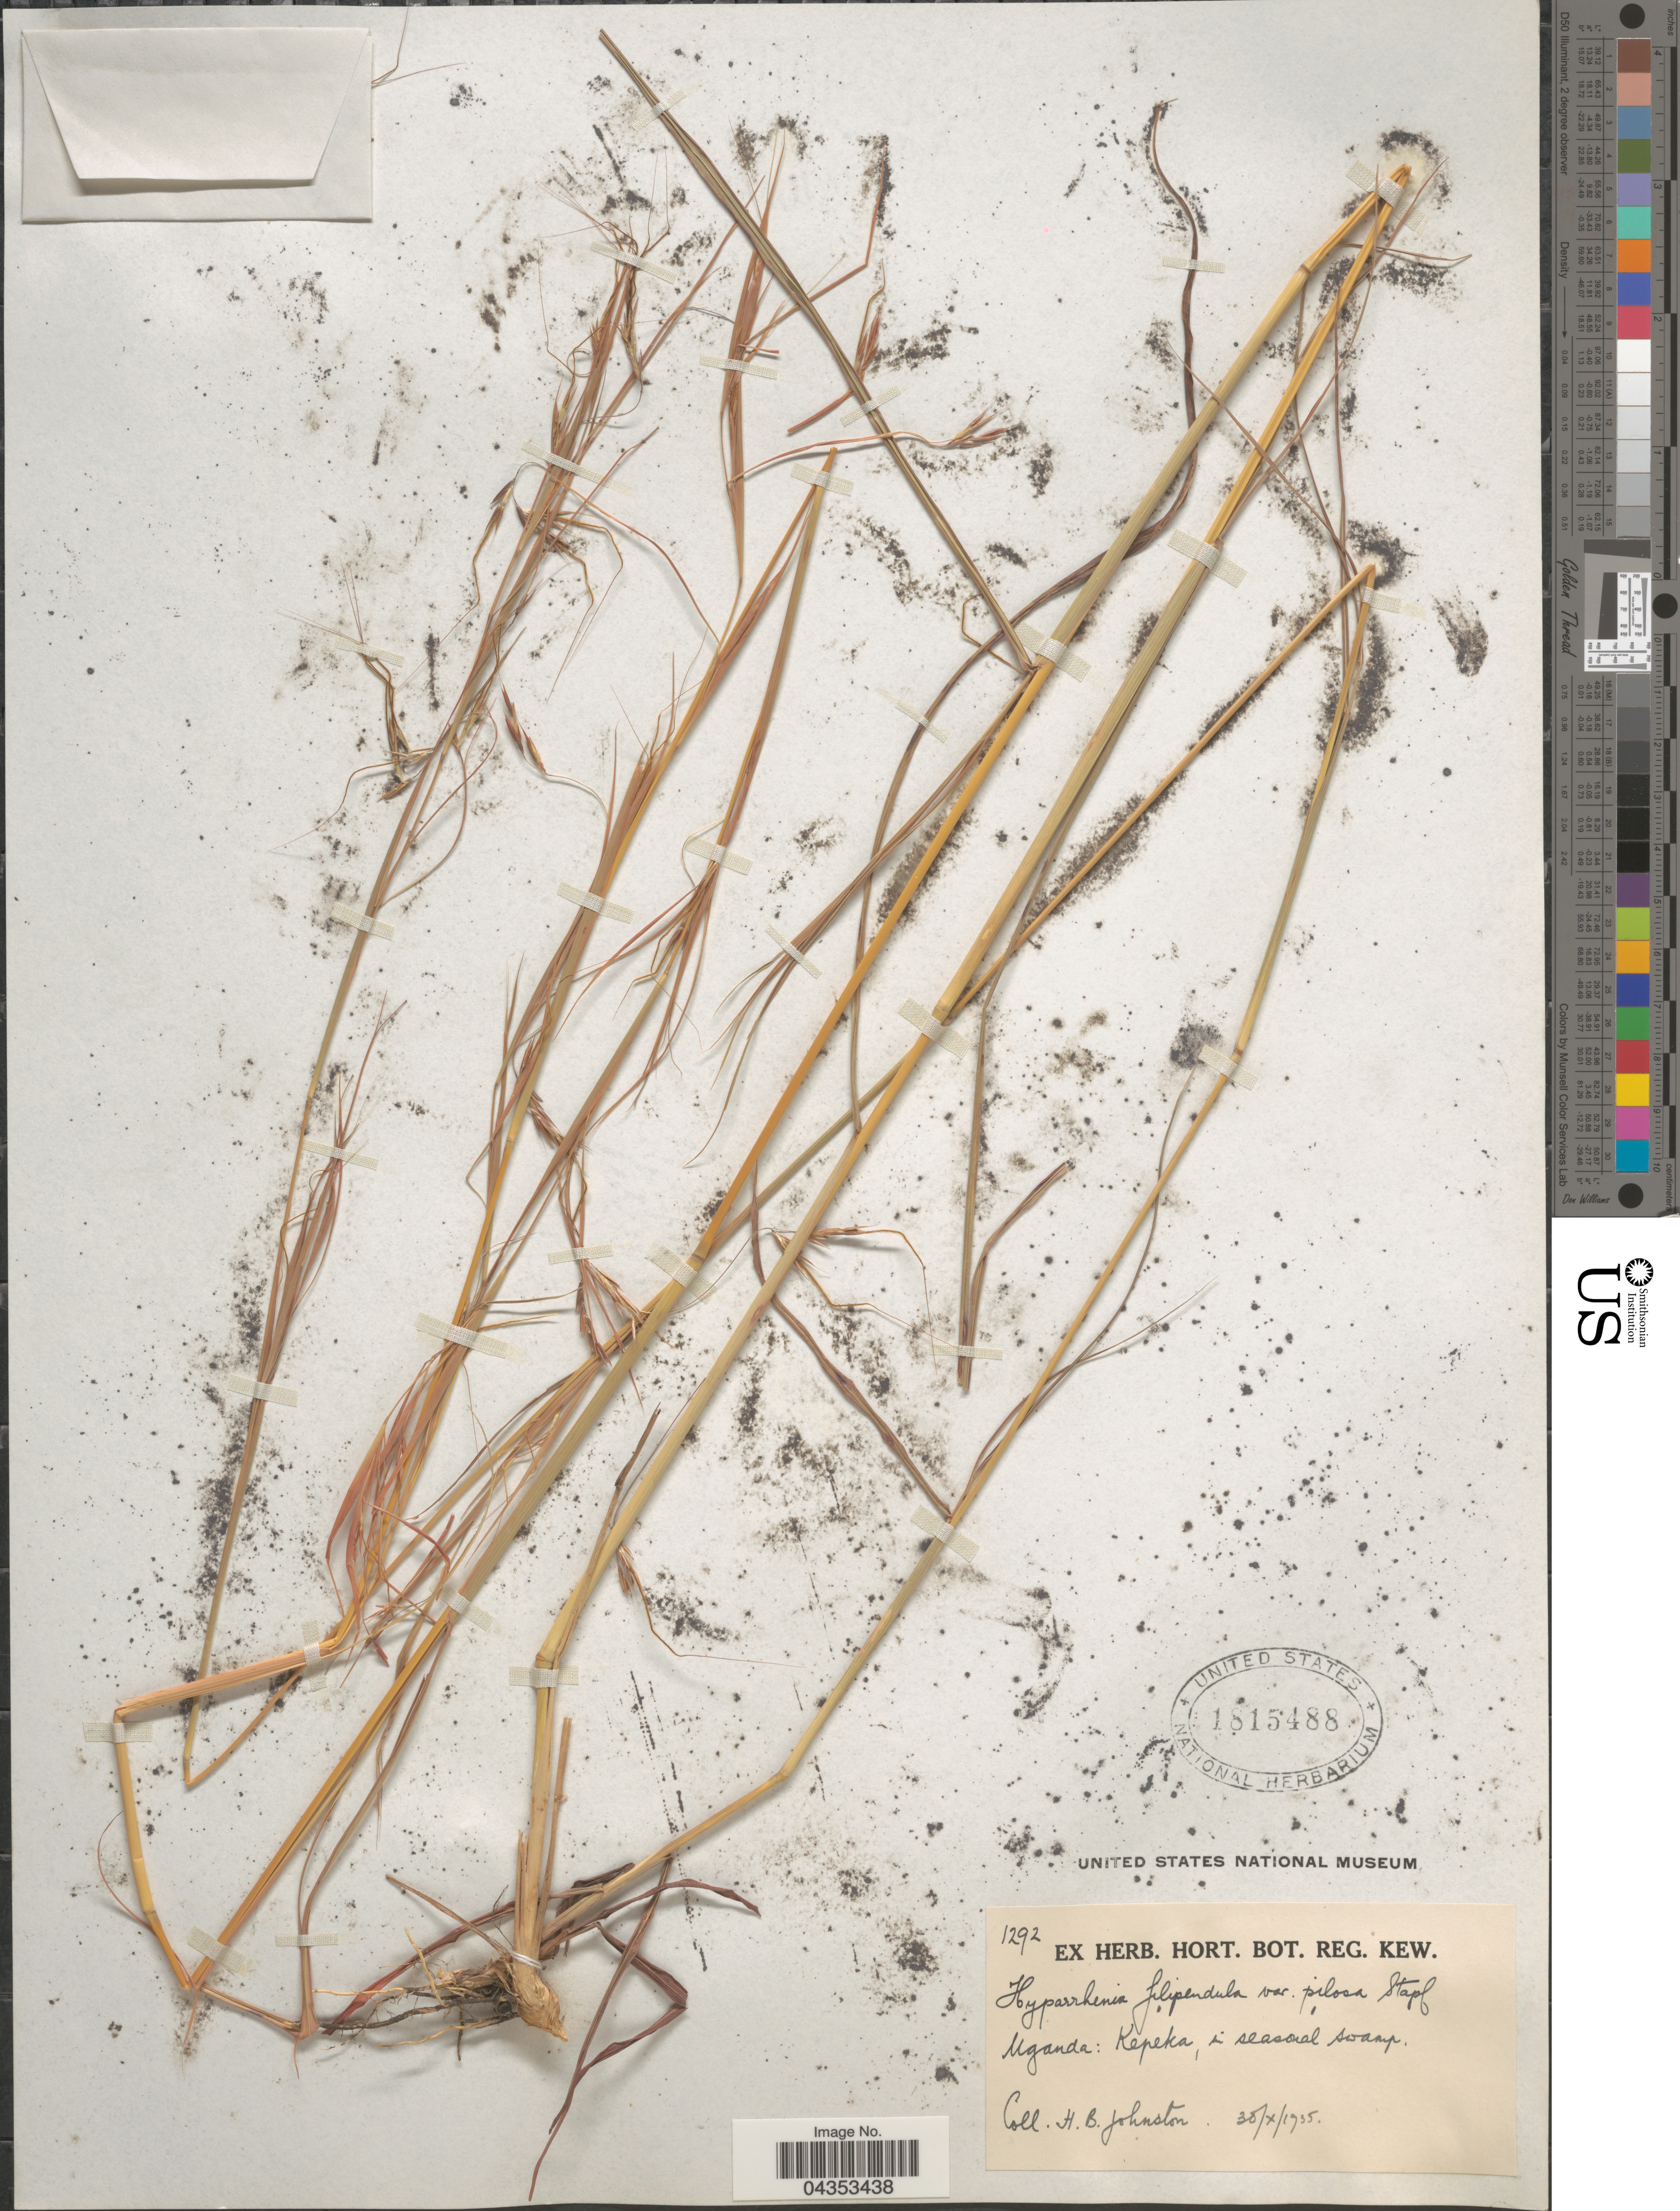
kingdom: Plantae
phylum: Tracheophyta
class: Liliopsida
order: Poales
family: Poaceae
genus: Hyparrhenia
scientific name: Hyparrhenia filipendula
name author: (Hochr.) Stapf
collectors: H. B. Johnston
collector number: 1292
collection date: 1935-10-30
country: Uganda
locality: Kepeka, in seasonal swamp.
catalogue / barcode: US 1815488